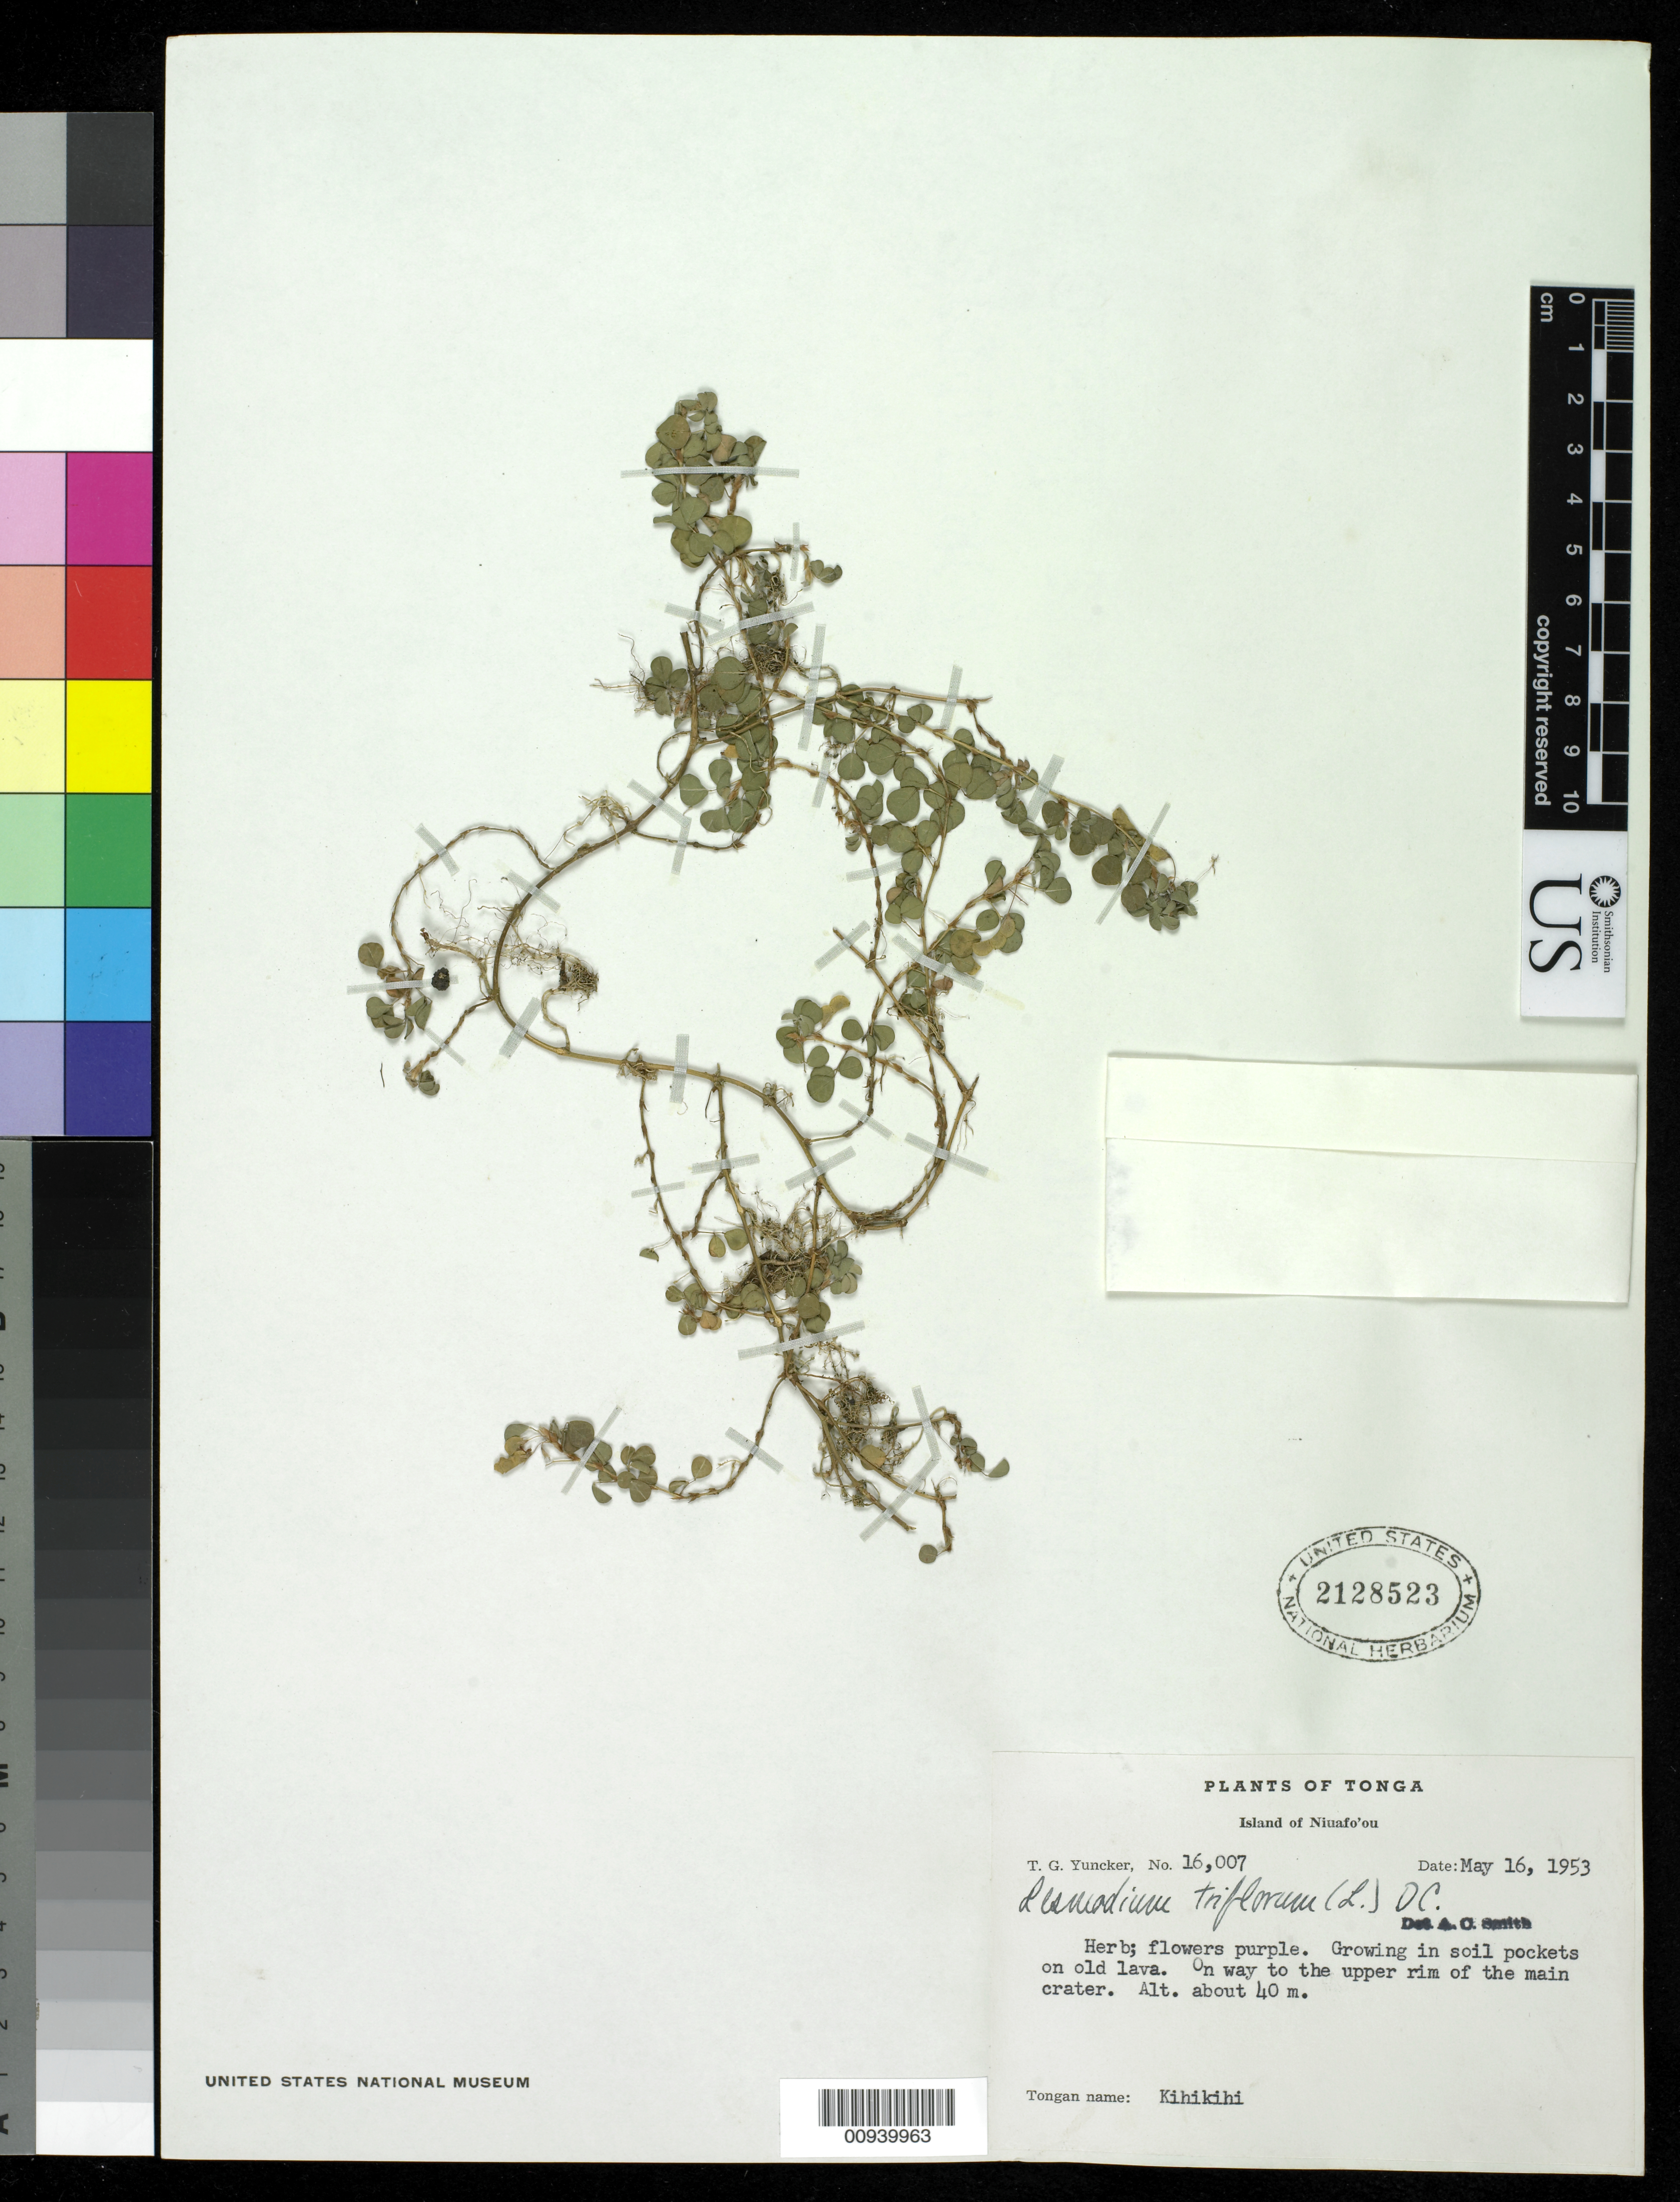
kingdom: Plantae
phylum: Tracheophyta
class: Magnoliopsida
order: Fabales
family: Fabaceae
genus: Grona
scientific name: Grona triflora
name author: (L.) H. Ohashi & K. Ohashi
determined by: Strong, Mark T., (BOT), Smithsonian Institution - National Museum of Natural History (UNITED STATES)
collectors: T. G. Yuncker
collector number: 16007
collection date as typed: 16 May 1953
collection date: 1953-05-16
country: Tonga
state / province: Tonga Outliers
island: Niuafo'ou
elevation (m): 40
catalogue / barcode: US 2128523